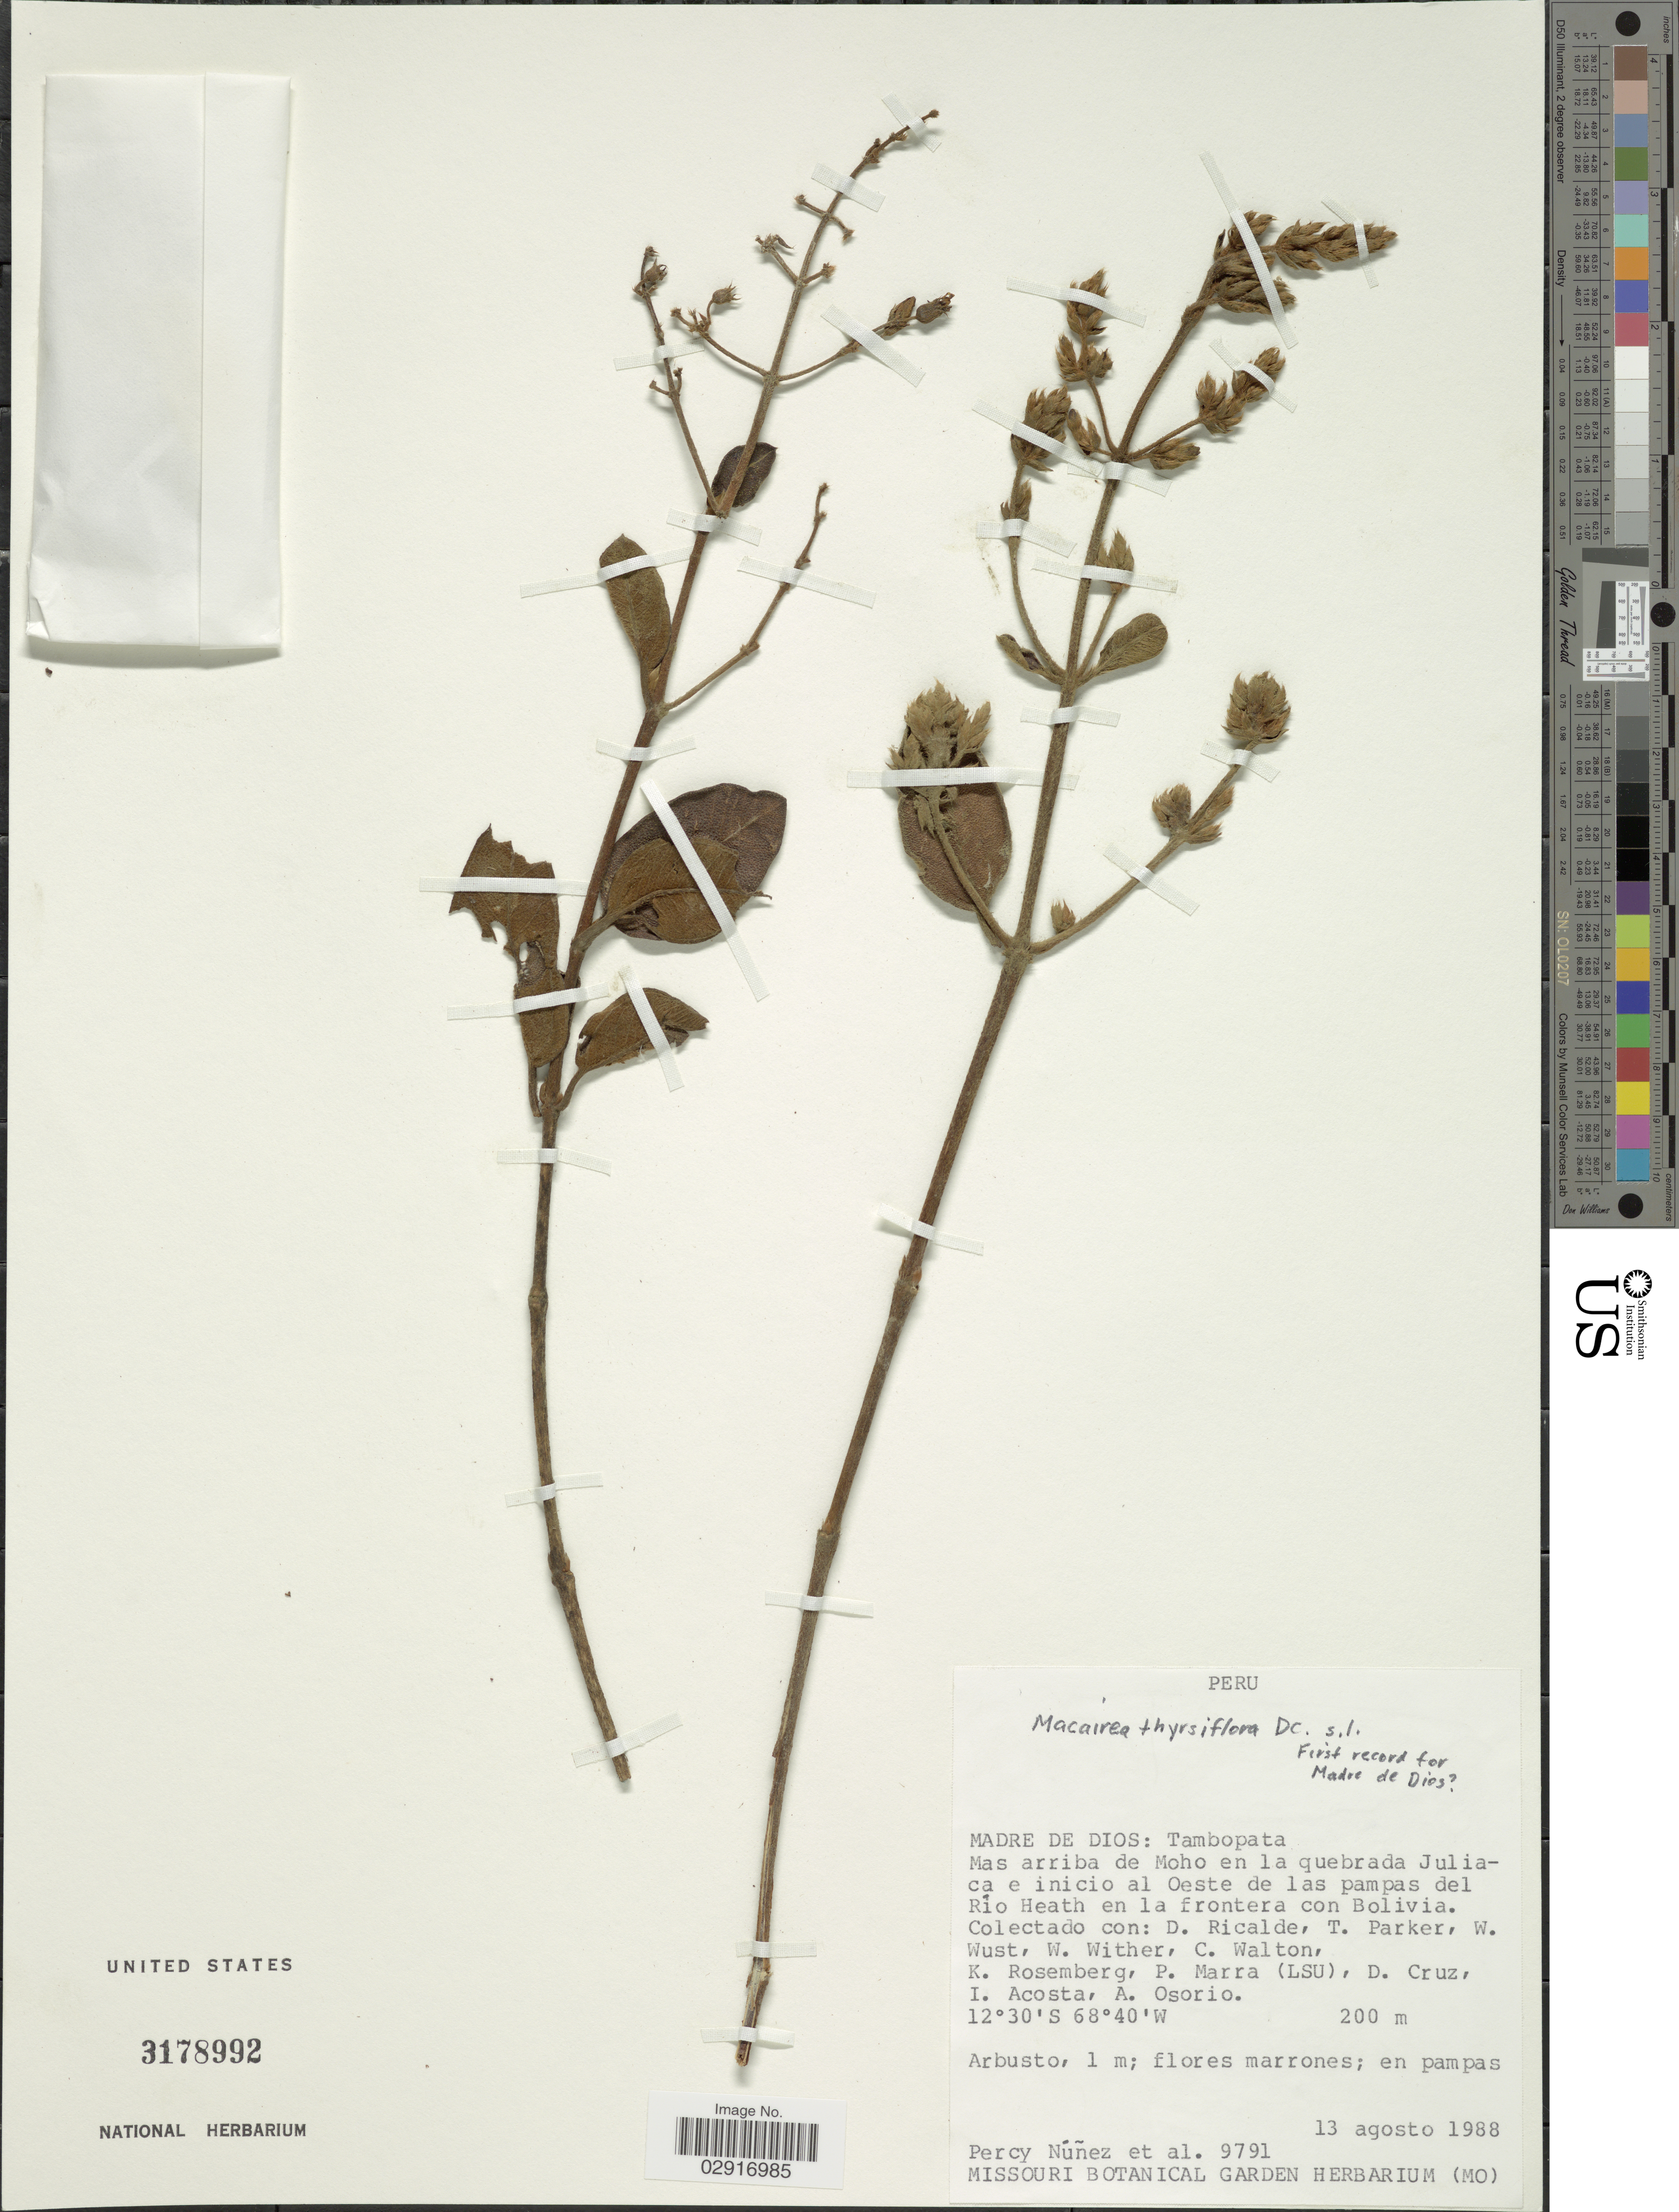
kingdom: Plantae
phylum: Tracheophyta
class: Magnoliopsida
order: Myrtales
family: Melastomataceae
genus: Macairea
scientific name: Macairea aspera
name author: N.E. Br.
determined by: Nunes da Silva, Diego, (RB), Jardim Botanico do Rio de Janeiro - Herbario (BRAZIL)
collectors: P. Nuñez V., D. Ricalde, T. Parker, W. Wust & et al.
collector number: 9791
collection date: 1988-08-13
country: Peru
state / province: Madre de Dios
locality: Tambopata. Mas arriba de Moho en la quebrada Juliaca e inicio al Oeste de las pampas del Río Heath en la frontera con Bolivia.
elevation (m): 200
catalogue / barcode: US 3178992